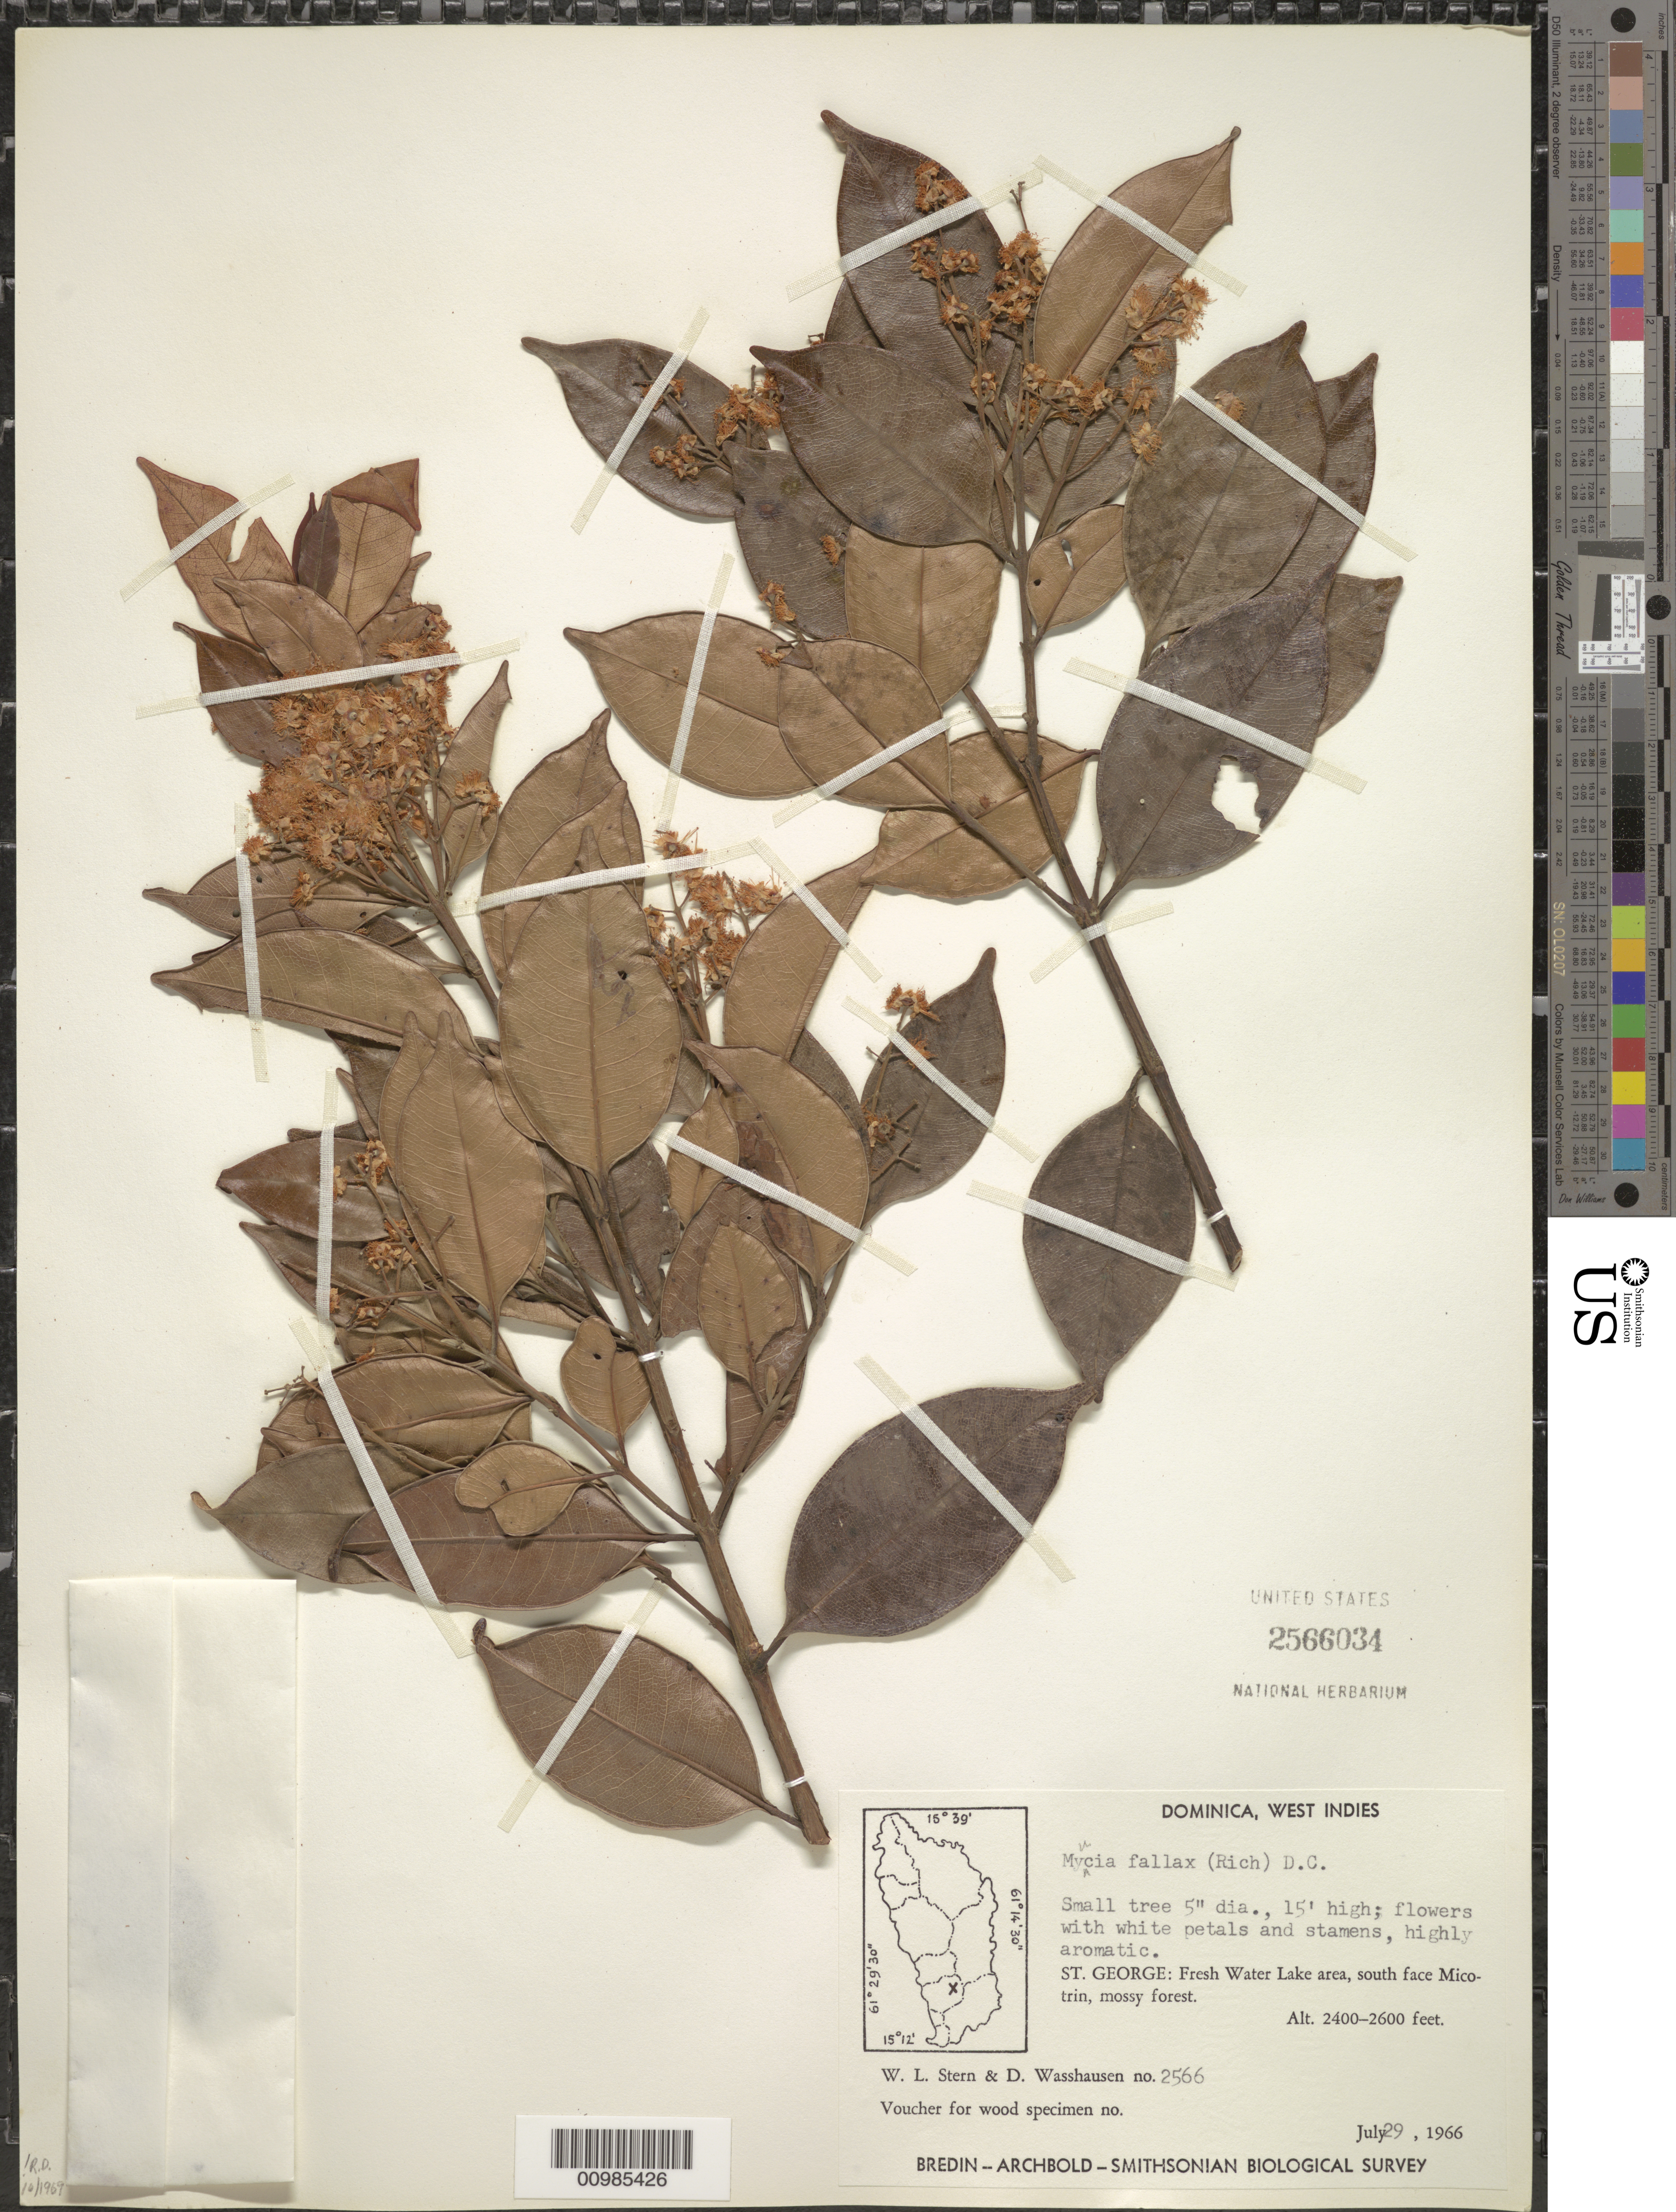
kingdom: Plantae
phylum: Tracheophyta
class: Magnoliopsida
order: Myrtales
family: Myrtaceae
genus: Myrcia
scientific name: Myrcia fallax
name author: (Rich.) DC.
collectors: W. L. Stern & D. C. Wasshausen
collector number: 2566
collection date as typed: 29 Jul 1966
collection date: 1966-07-29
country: Dominica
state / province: St. George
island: Dominica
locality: Fresh Water Lake area, south face Micotrin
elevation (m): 732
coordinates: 0 N, 0 E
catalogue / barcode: US 2566034